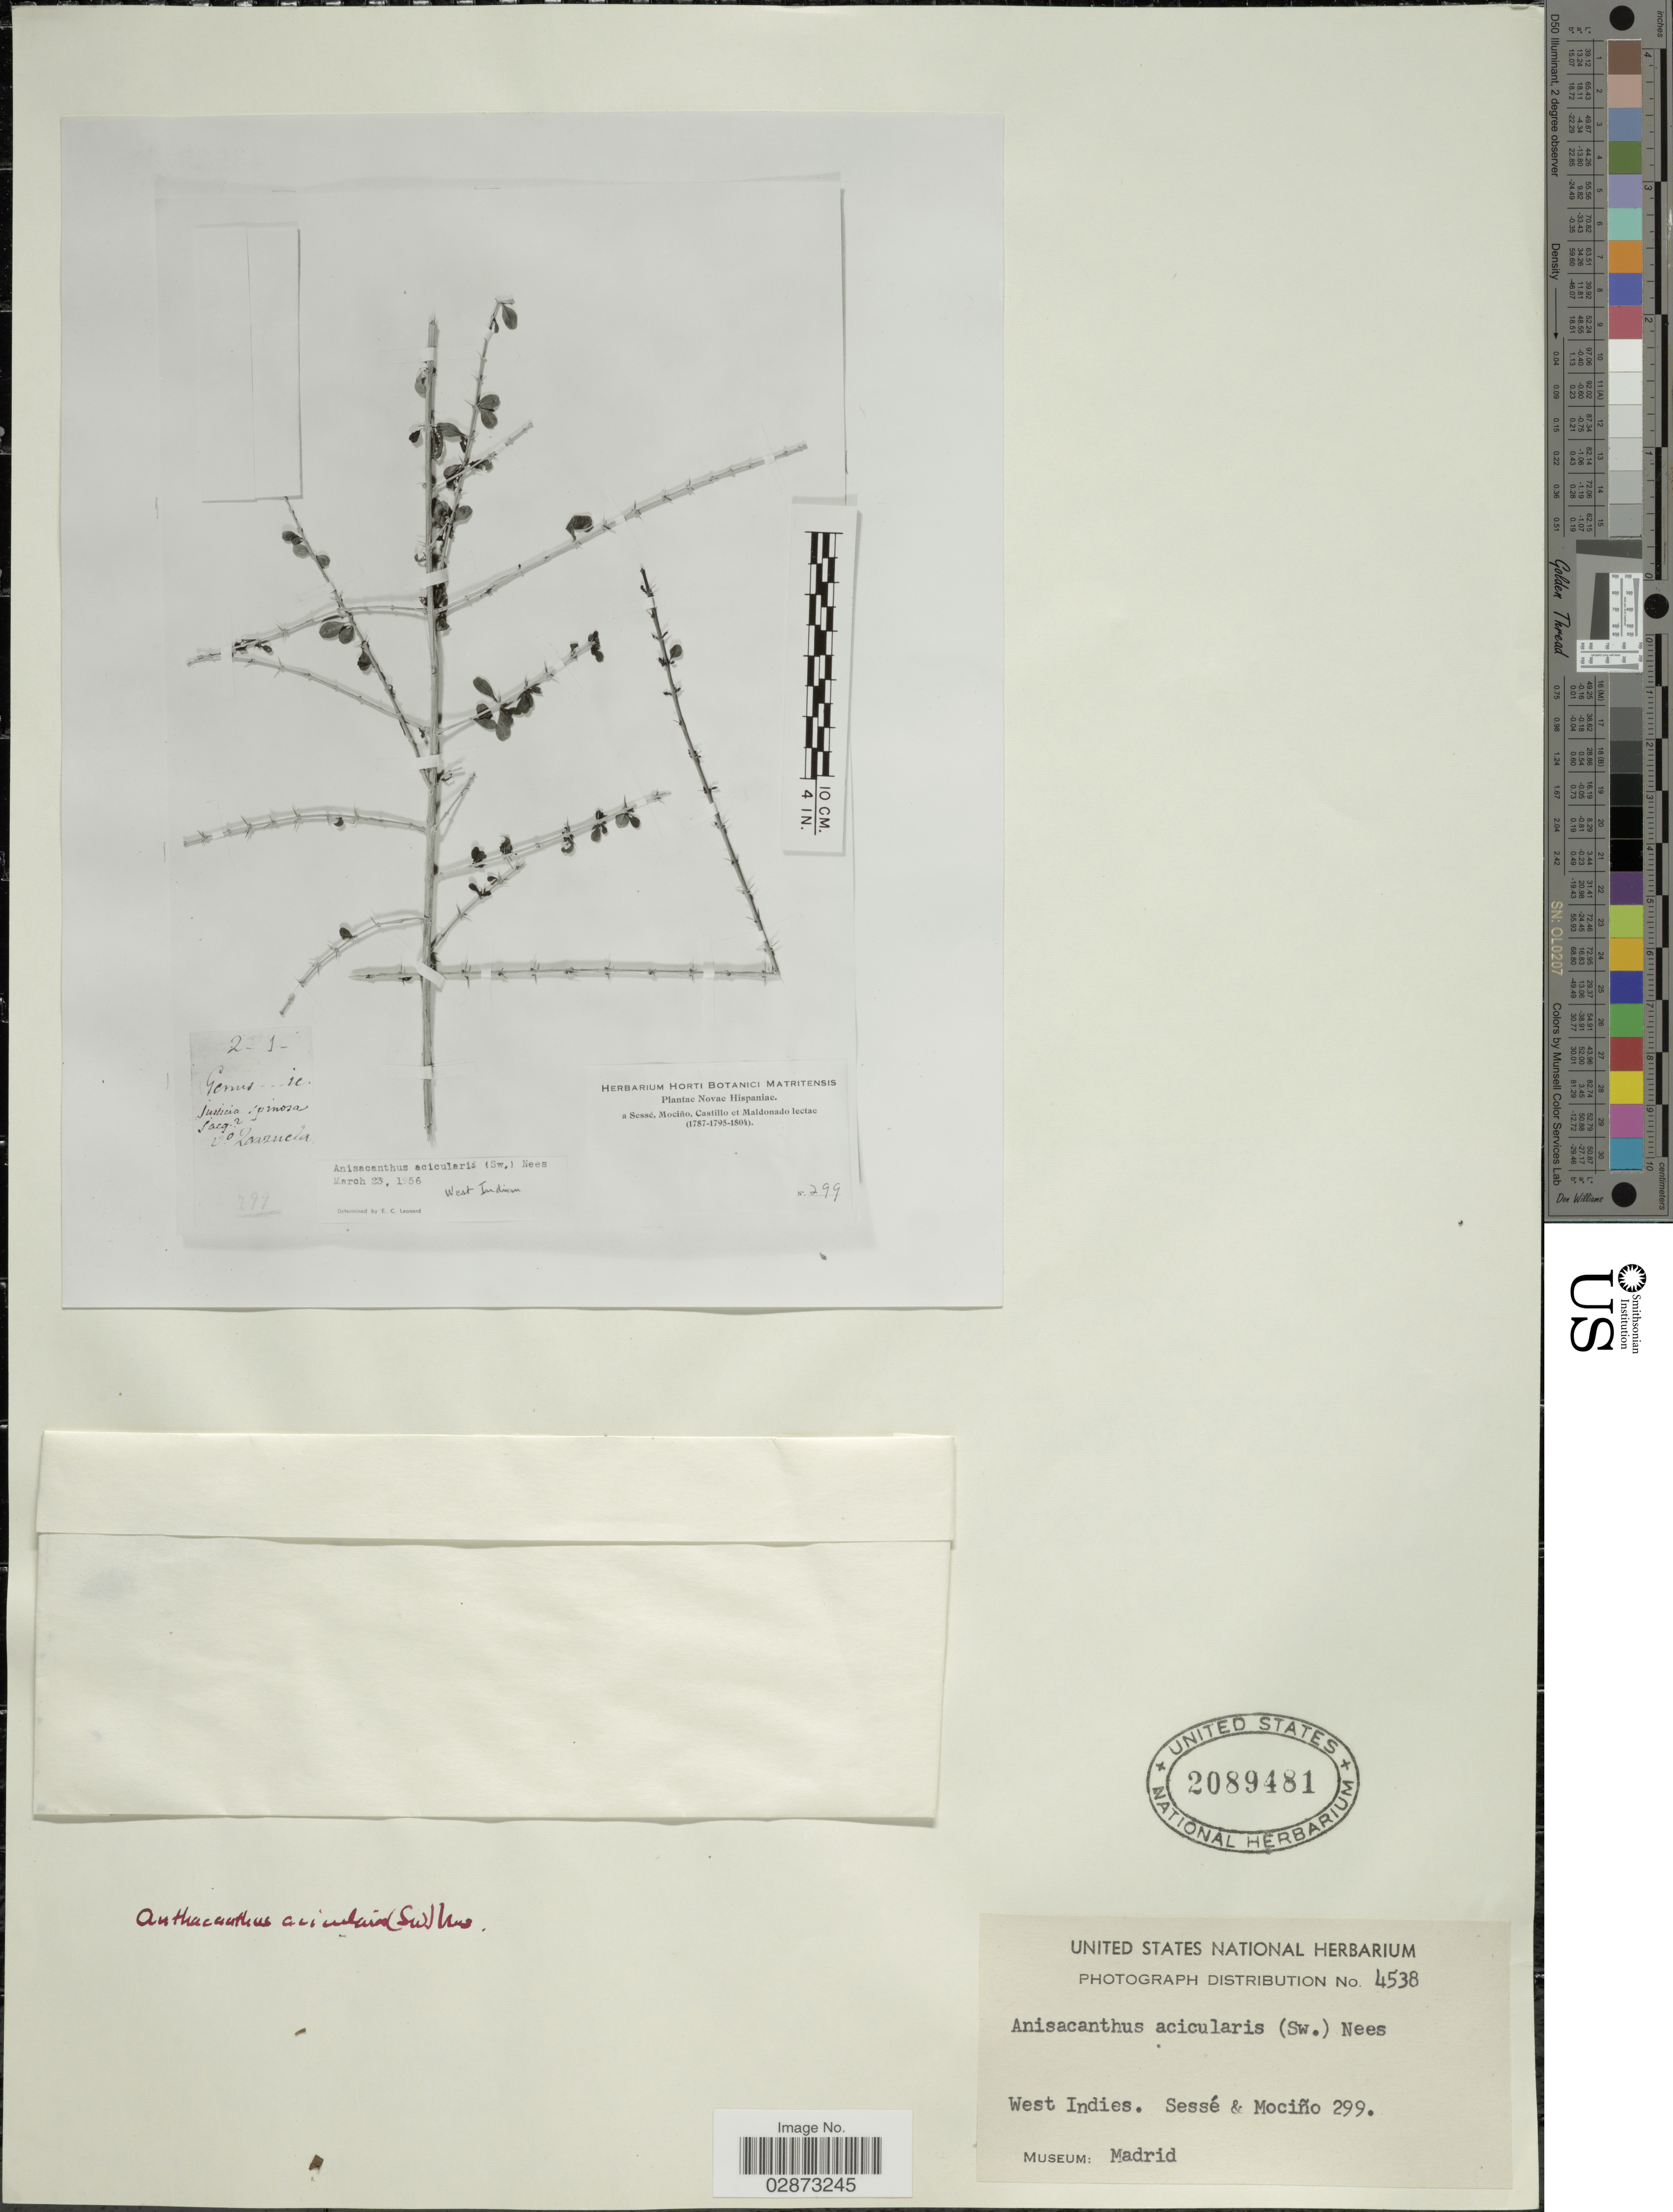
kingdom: Plantae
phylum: Tracheophyta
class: Magnoliopsida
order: Lamiales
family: Acanthaceae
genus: Oplonia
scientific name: Oplonia acicularis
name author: (Sw.) Stearn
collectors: Sessé, -- & Mociño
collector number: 299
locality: West Indies.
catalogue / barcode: US 2089481